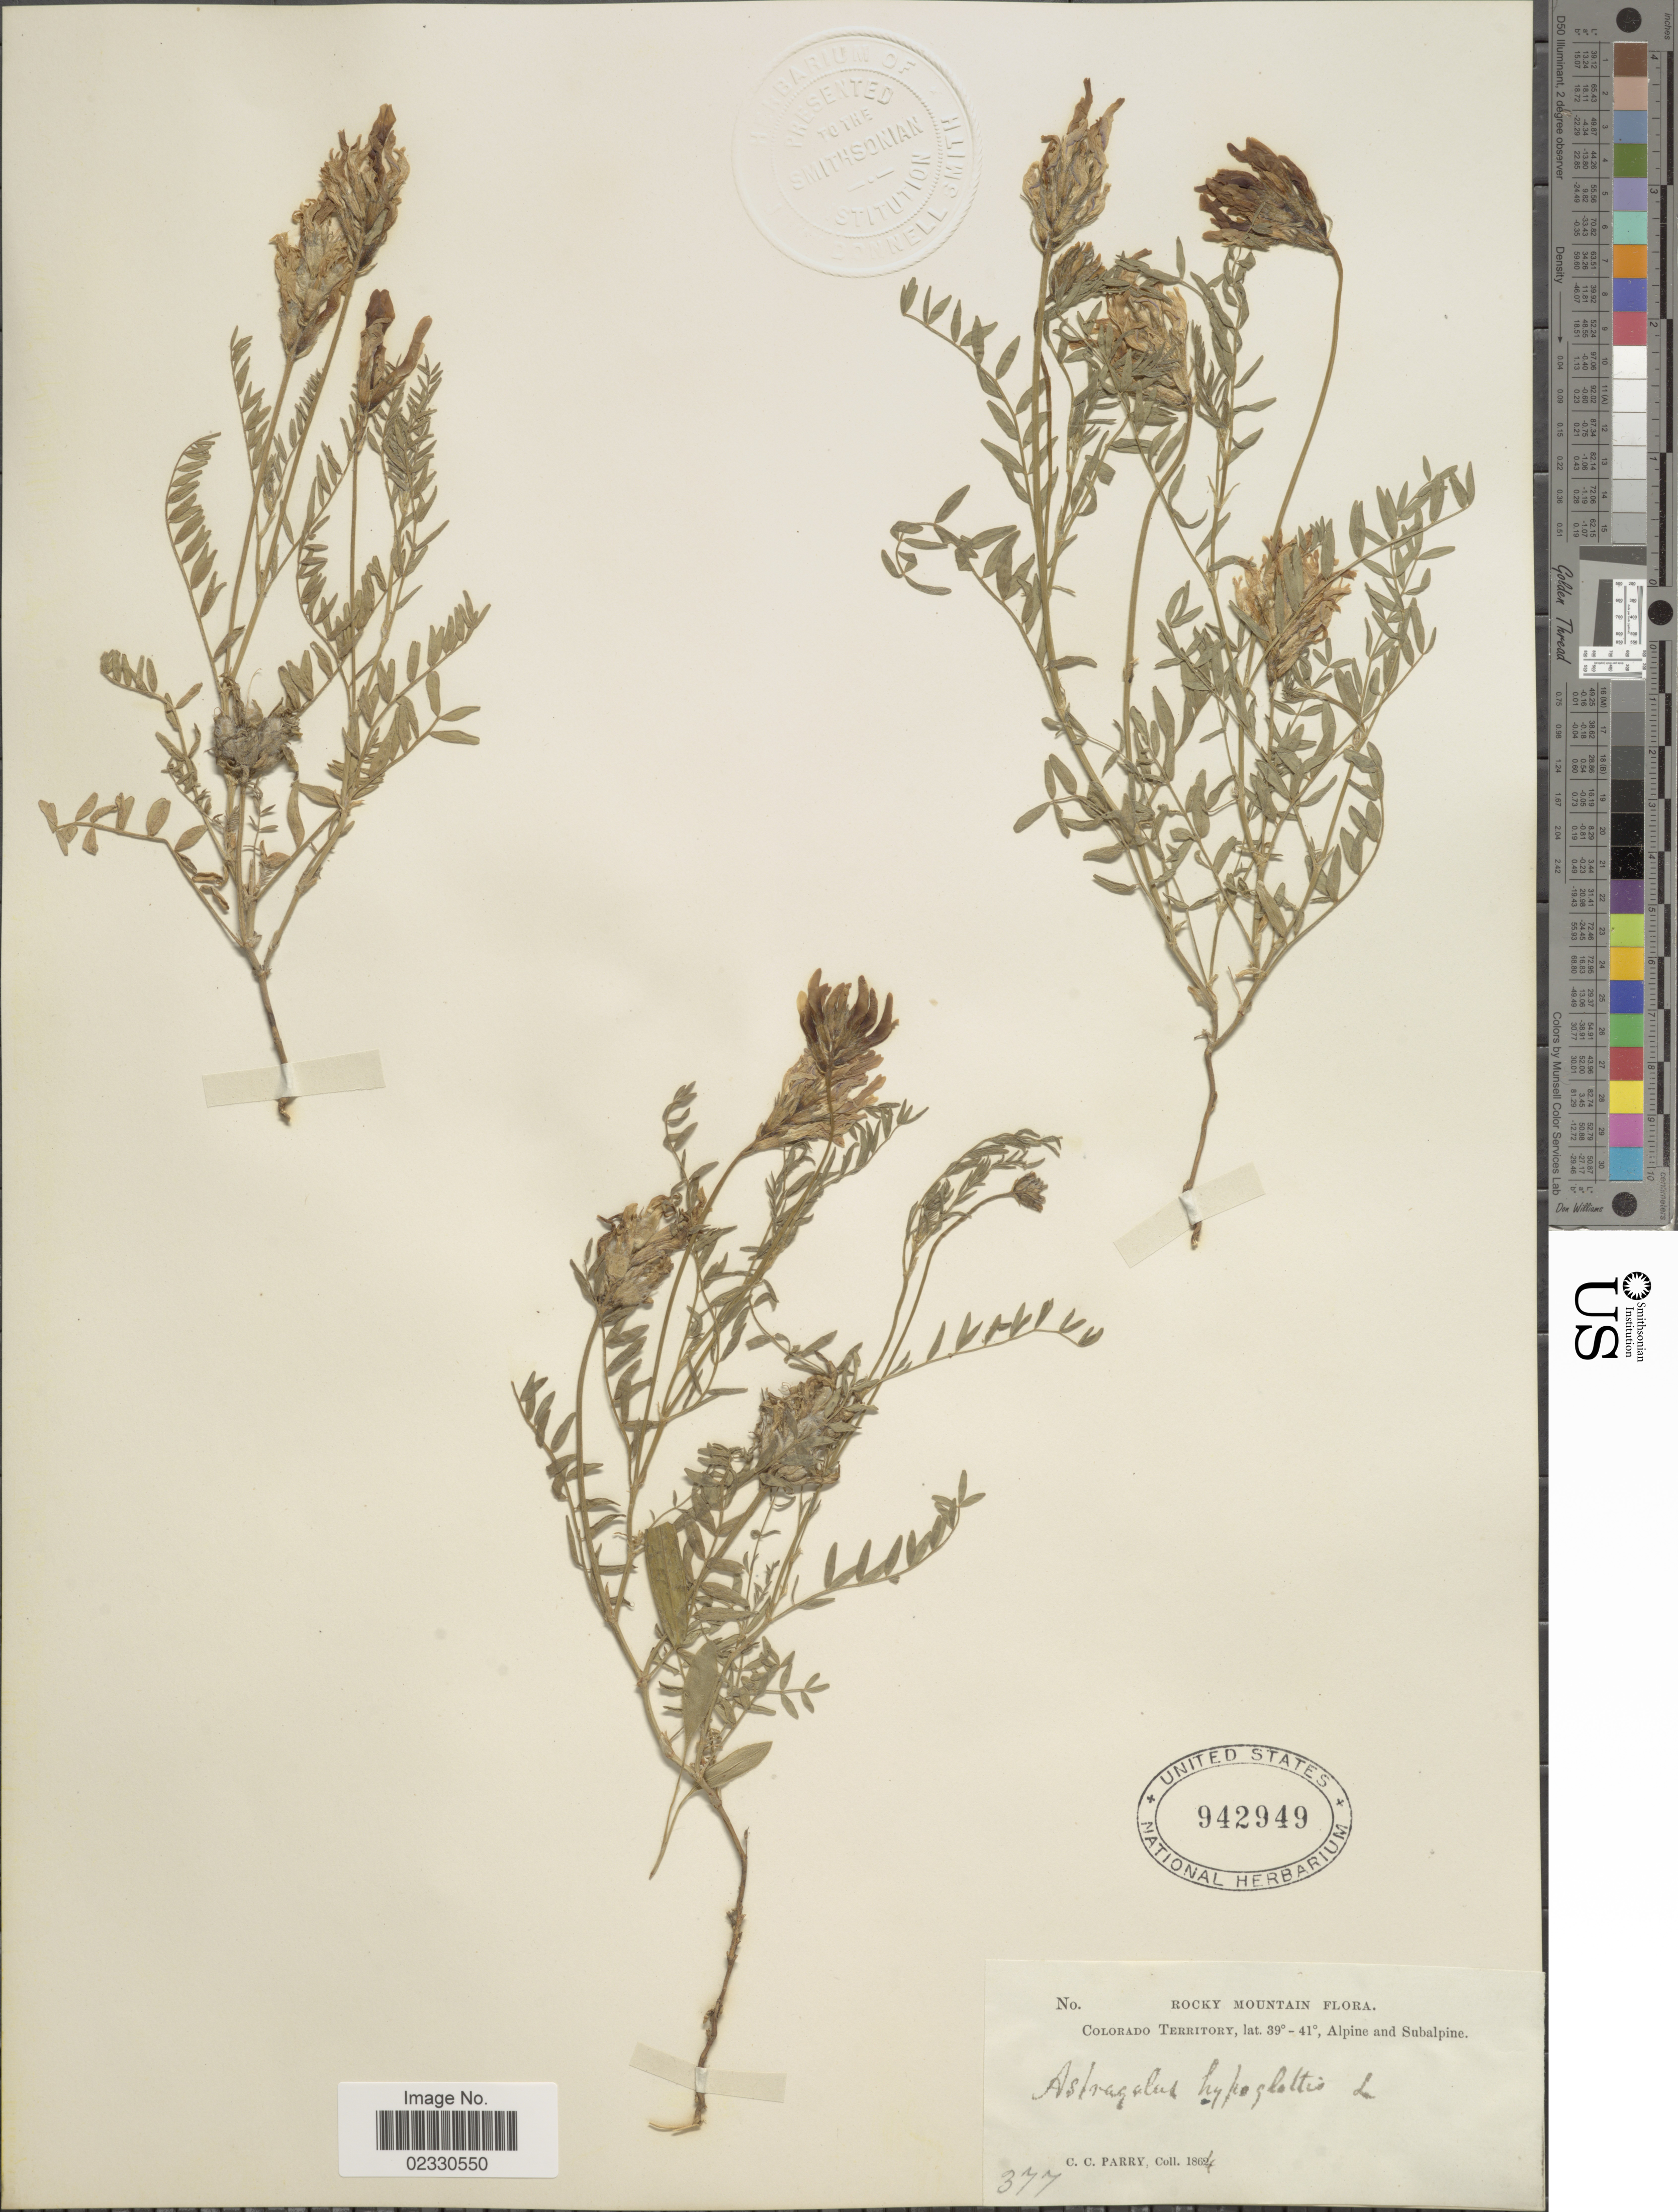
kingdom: Plantae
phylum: Tracheophyta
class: Magnoliopsida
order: Fabales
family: Fabaceae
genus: Astragalus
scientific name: Astragalus dasyglottis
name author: DC.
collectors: C. C. Parry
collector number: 377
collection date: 1864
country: United States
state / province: Colorado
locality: Rocky Mountain, Colorado Territory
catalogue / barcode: US 942949